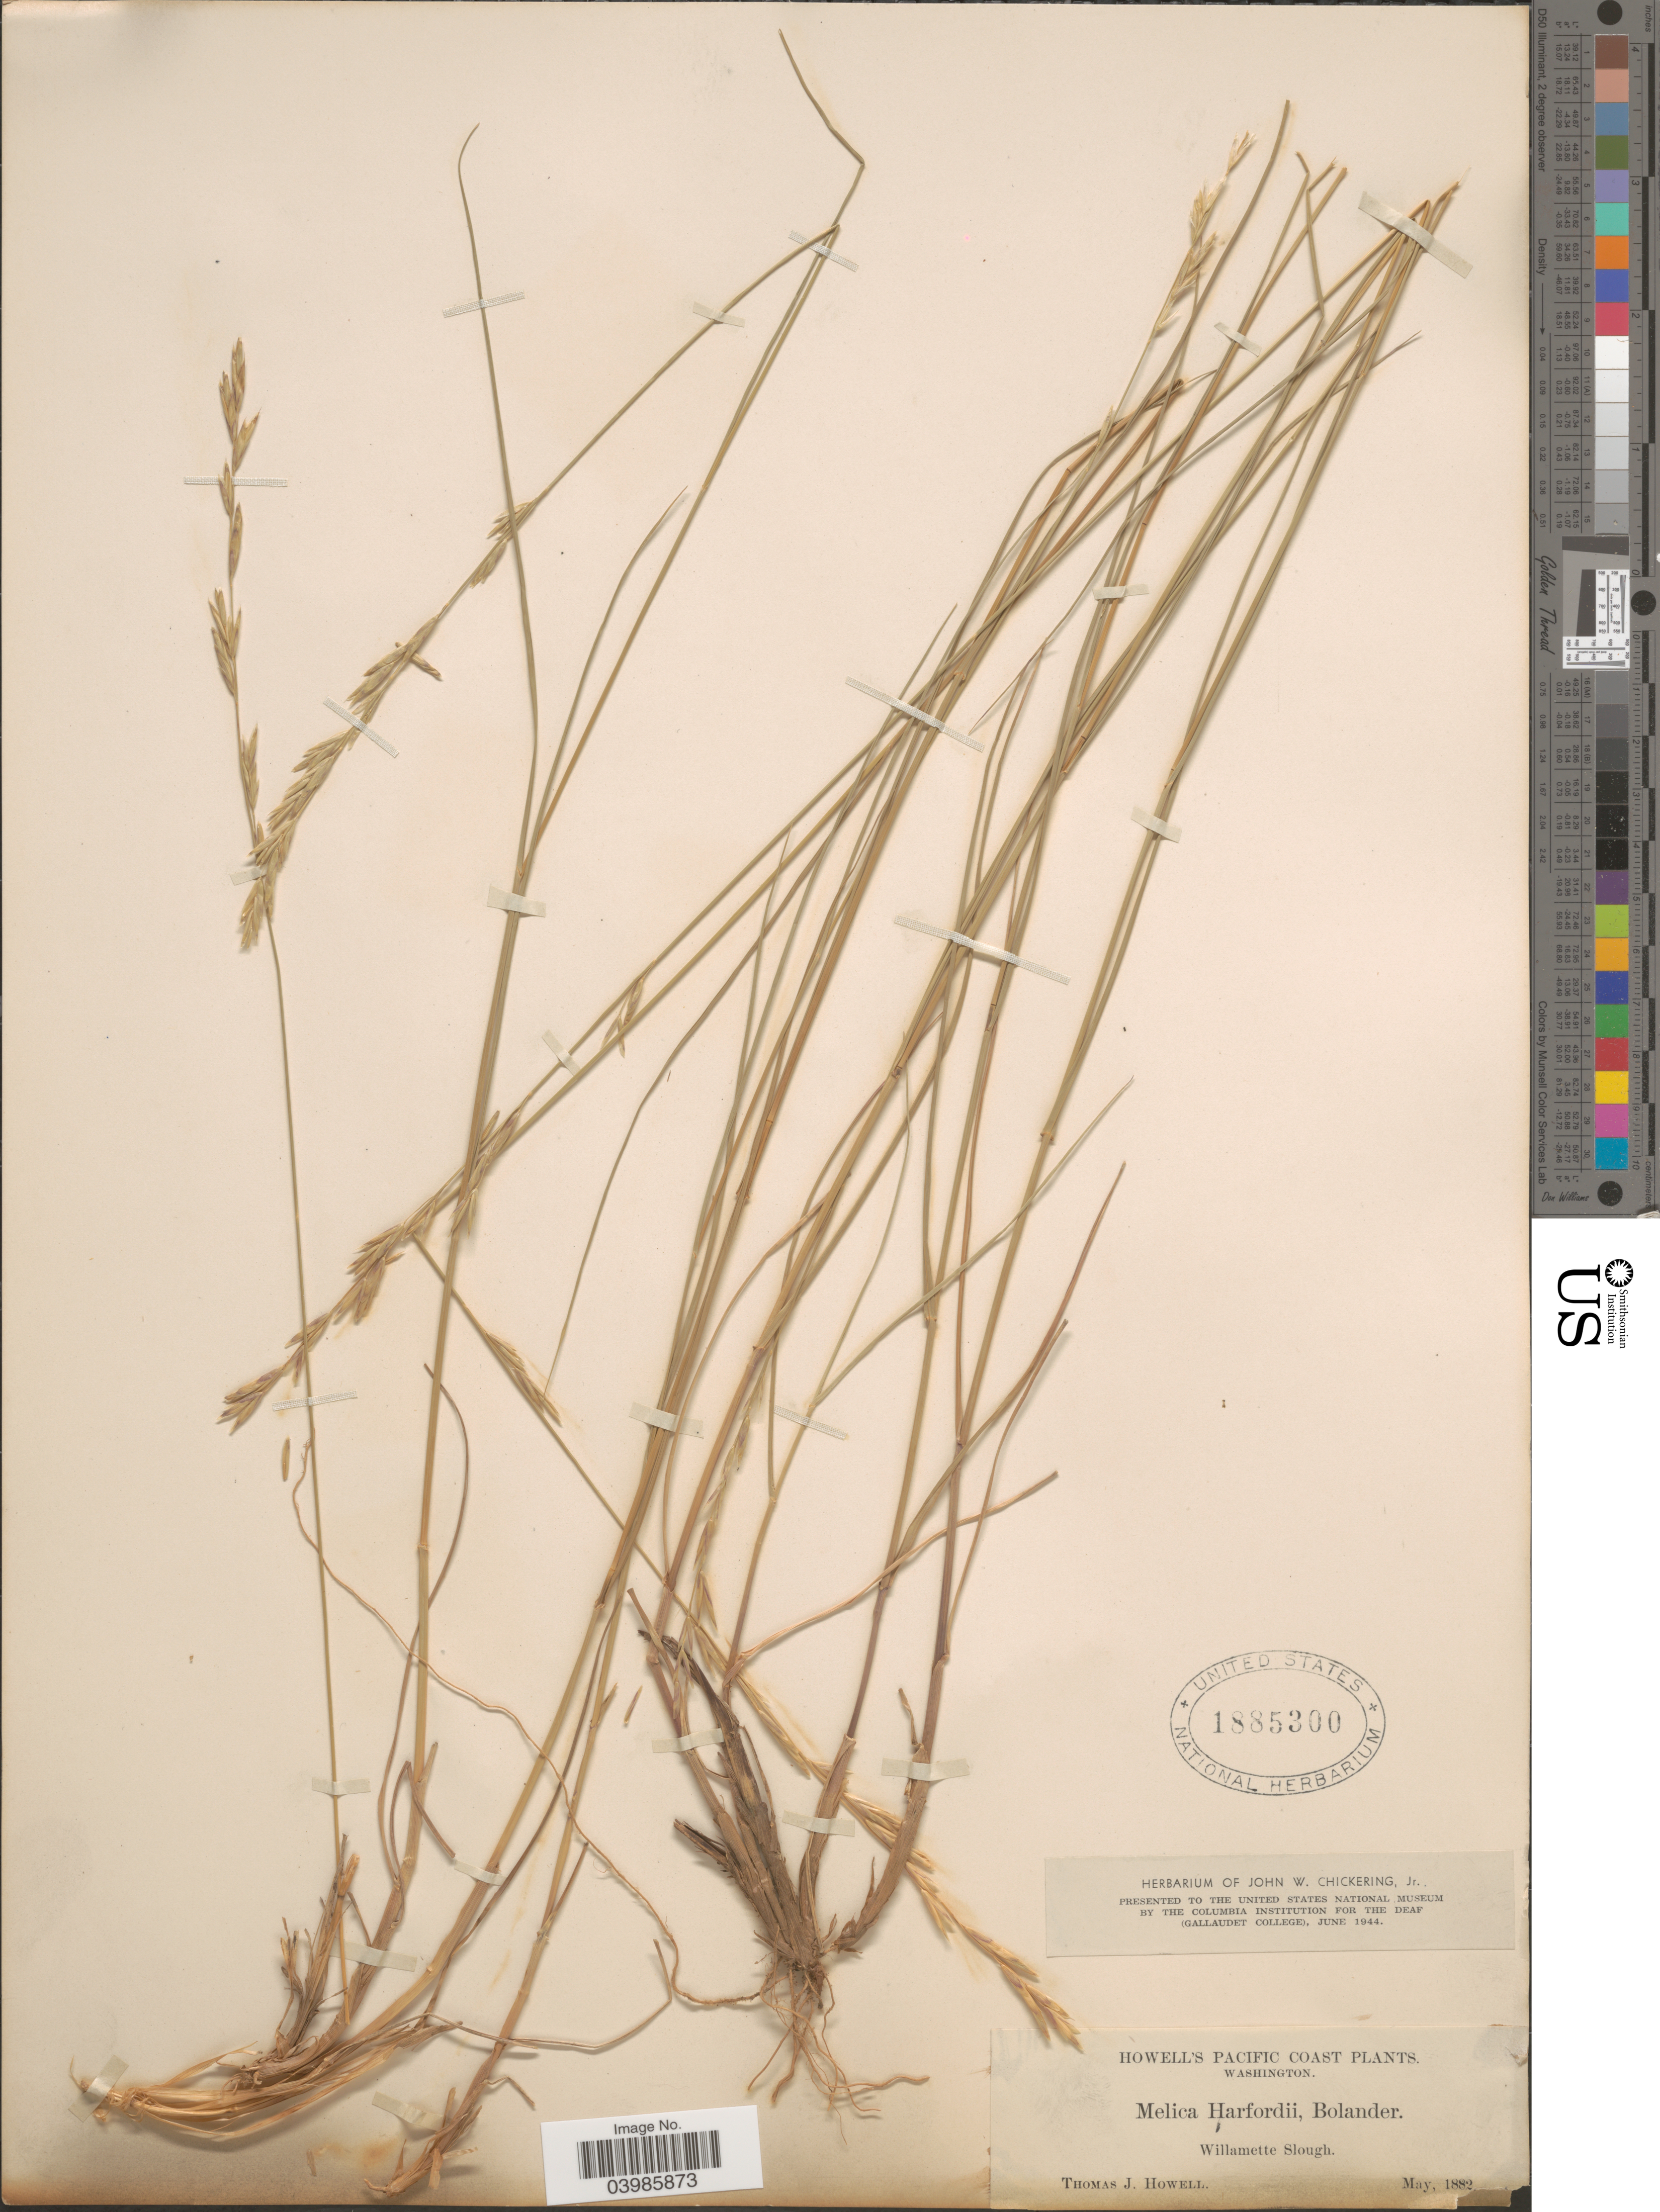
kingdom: Plantae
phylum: Tracheophyta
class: Liliopsida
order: Poales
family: Poaceae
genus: Melica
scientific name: Melica harfordii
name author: Bol.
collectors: T. J. Howell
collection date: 1882-05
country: United States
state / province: Washington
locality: Pacific Coast. Willamette Slough.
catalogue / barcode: US 1885300